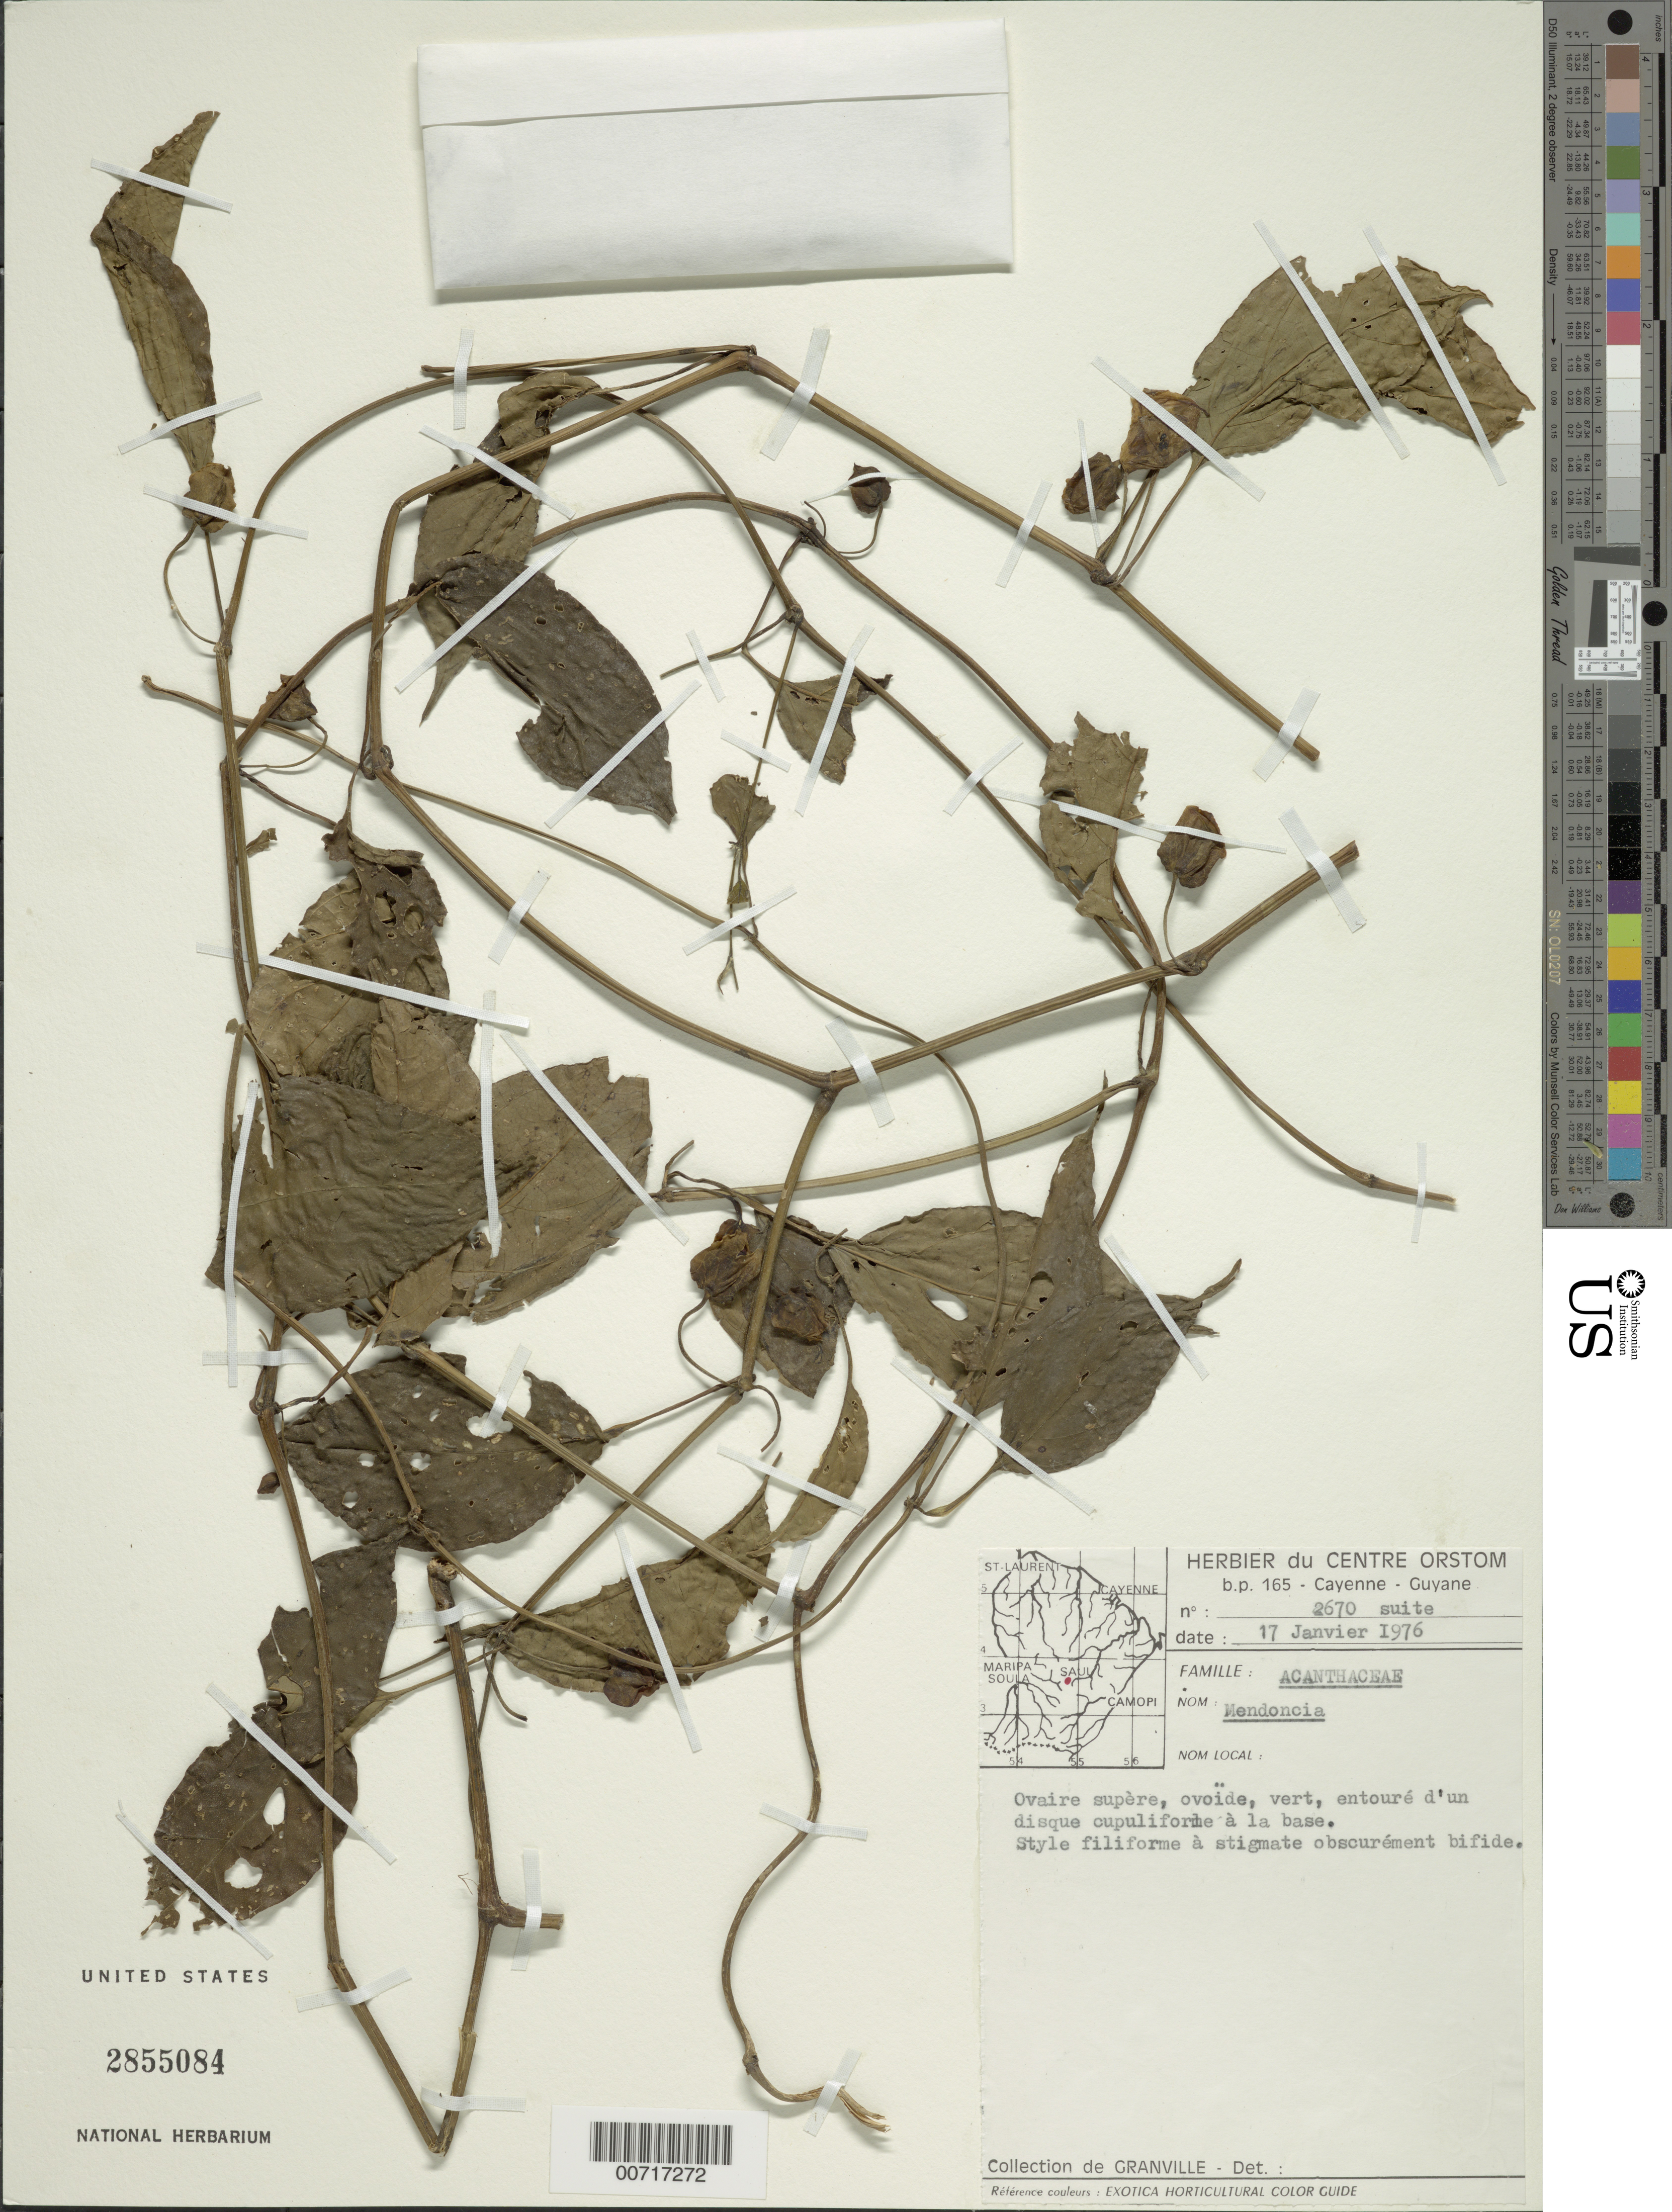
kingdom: Plantae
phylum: Tracheophyta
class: Magnoliopsida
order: Lamiales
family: Acanthaceae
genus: Mendoncia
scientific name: Mendoncia glabra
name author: (Poepp. & Endl.) Nees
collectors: Granville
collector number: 2670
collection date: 1976-01-17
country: French Guiana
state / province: Cayenne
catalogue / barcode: US 2855084